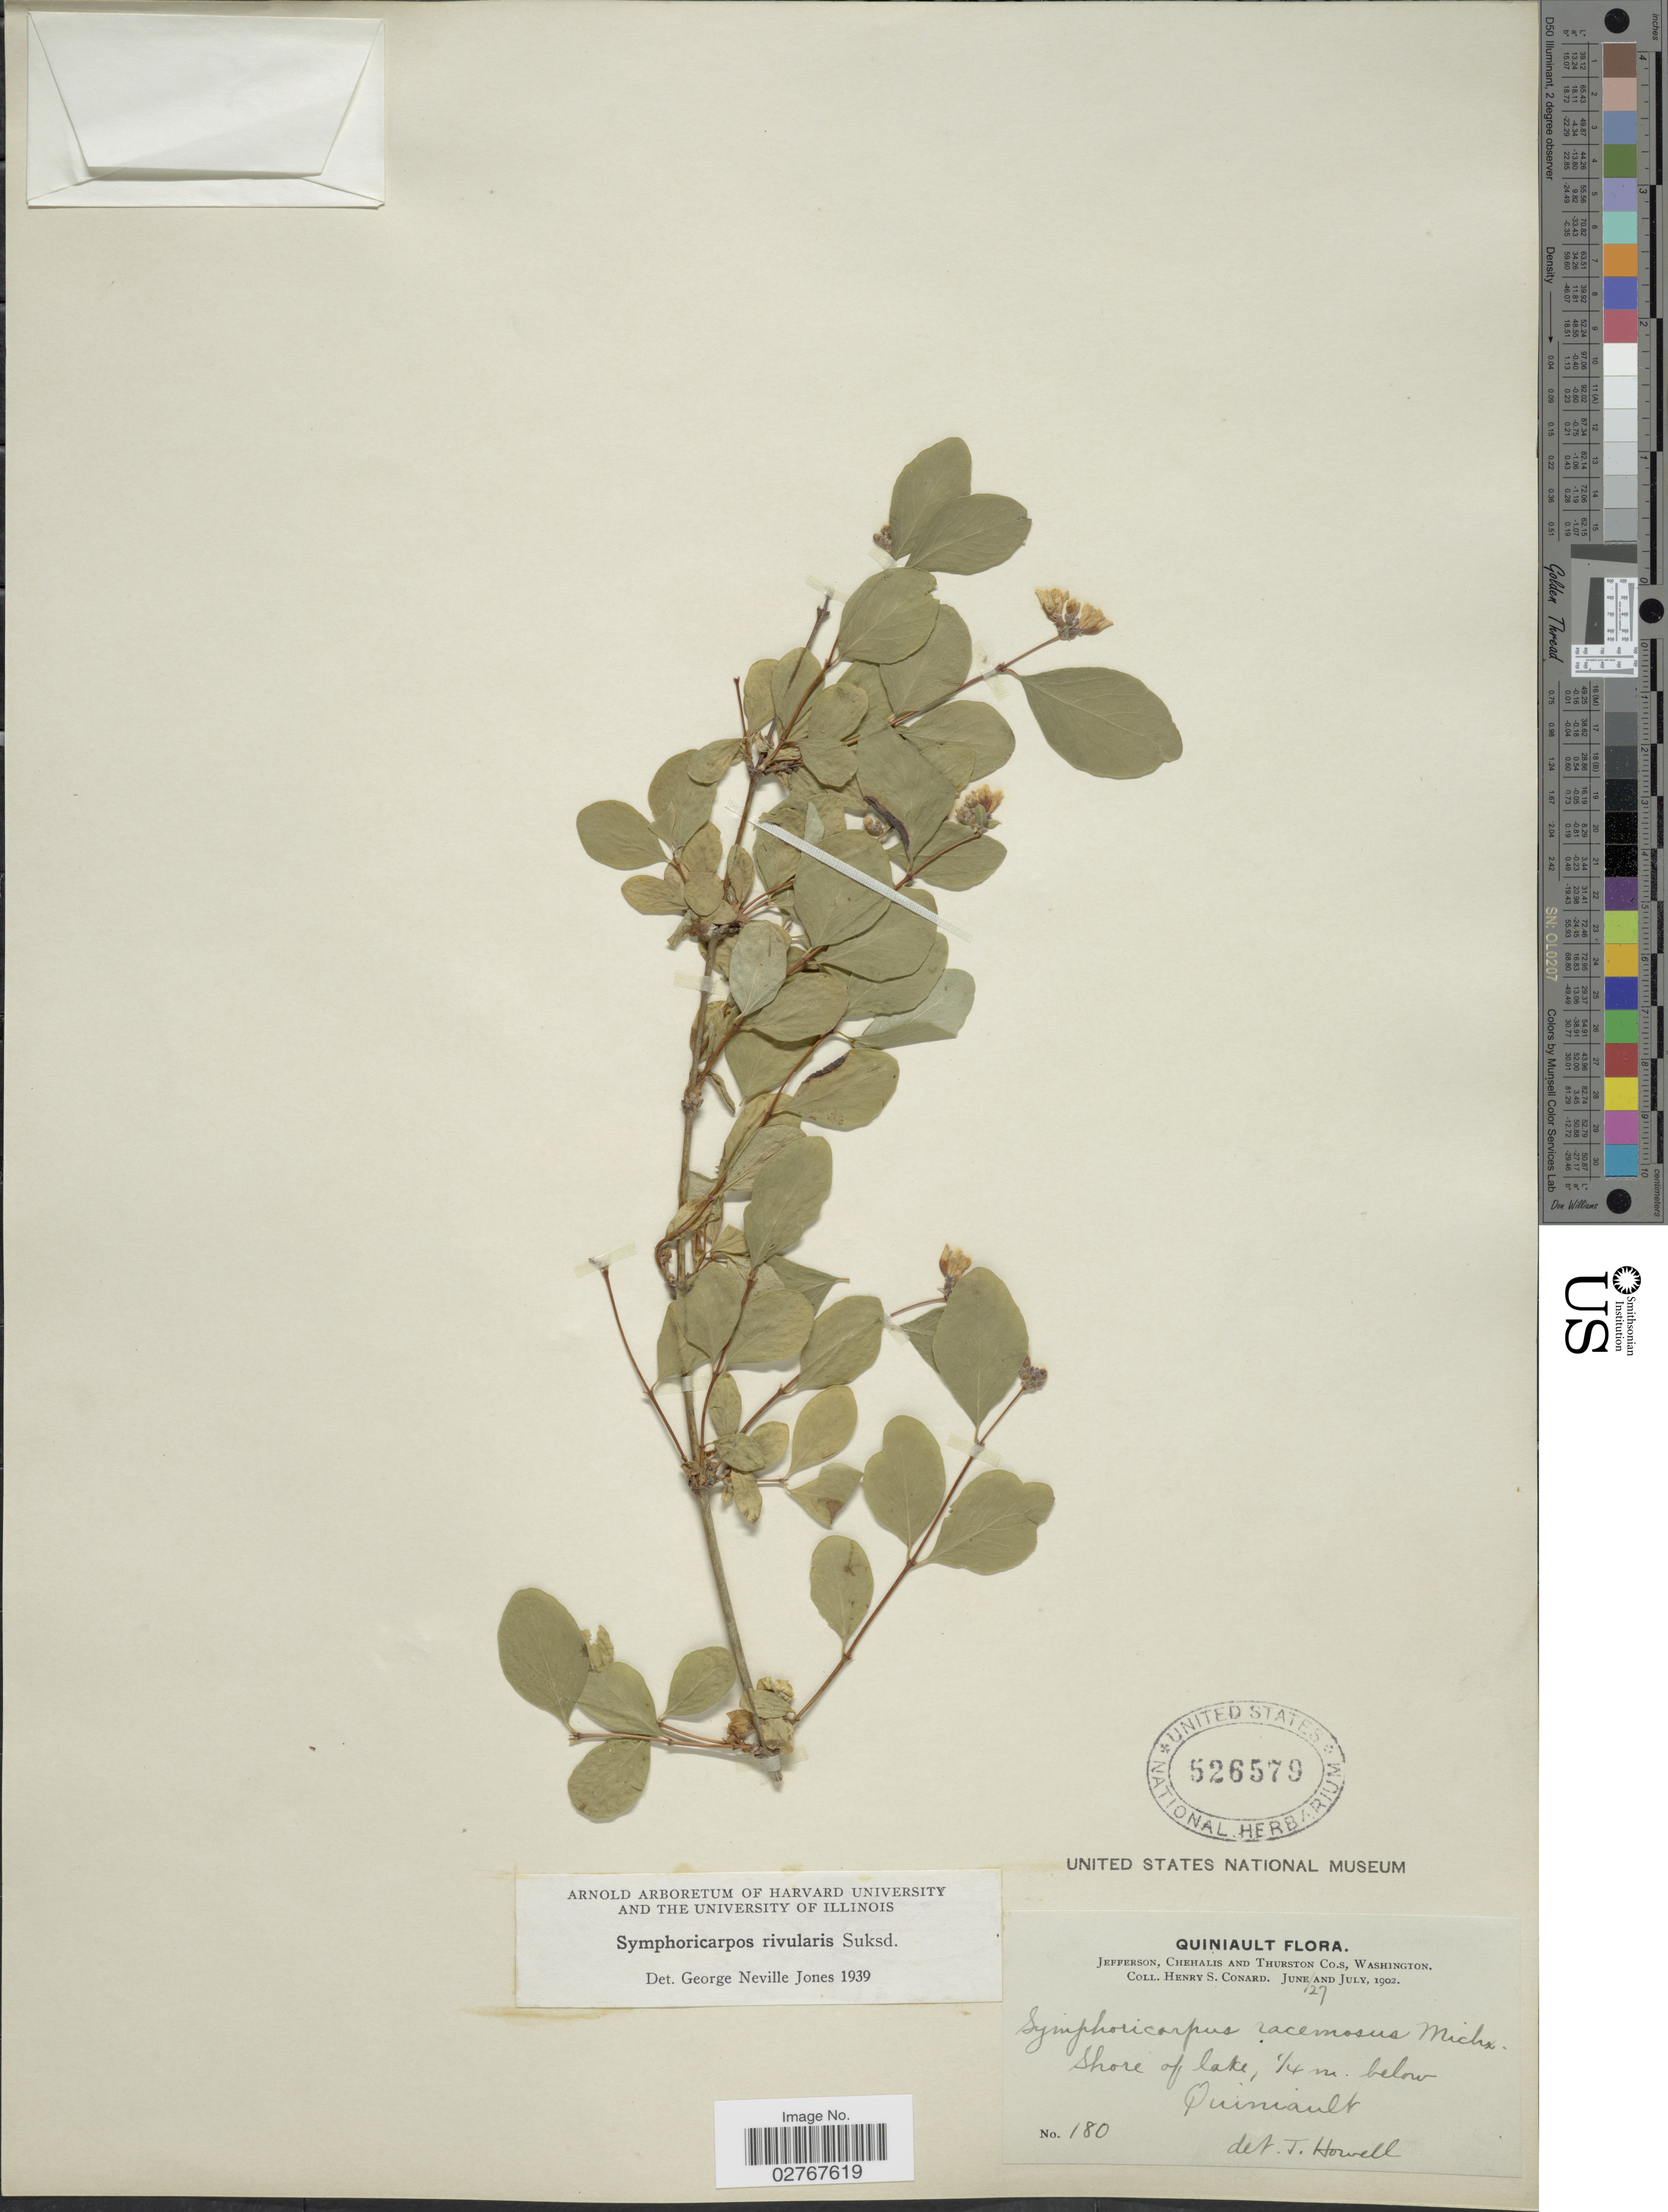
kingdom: Plantae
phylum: Tracheophyta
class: Magnoliopsida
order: Dipsacales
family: Caprifoliaceae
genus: Symphoricarpos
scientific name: Symphoricarpos rivularis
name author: Suksd.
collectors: H. S. Conard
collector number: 180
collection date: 1902-06-27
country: United States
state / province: Washington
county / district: Thurston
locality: Quiniault. Jefferson, Chehalis and Thurston Co.s, shore of lake, ¼ m. below Quiniault.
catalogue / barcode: US 526579